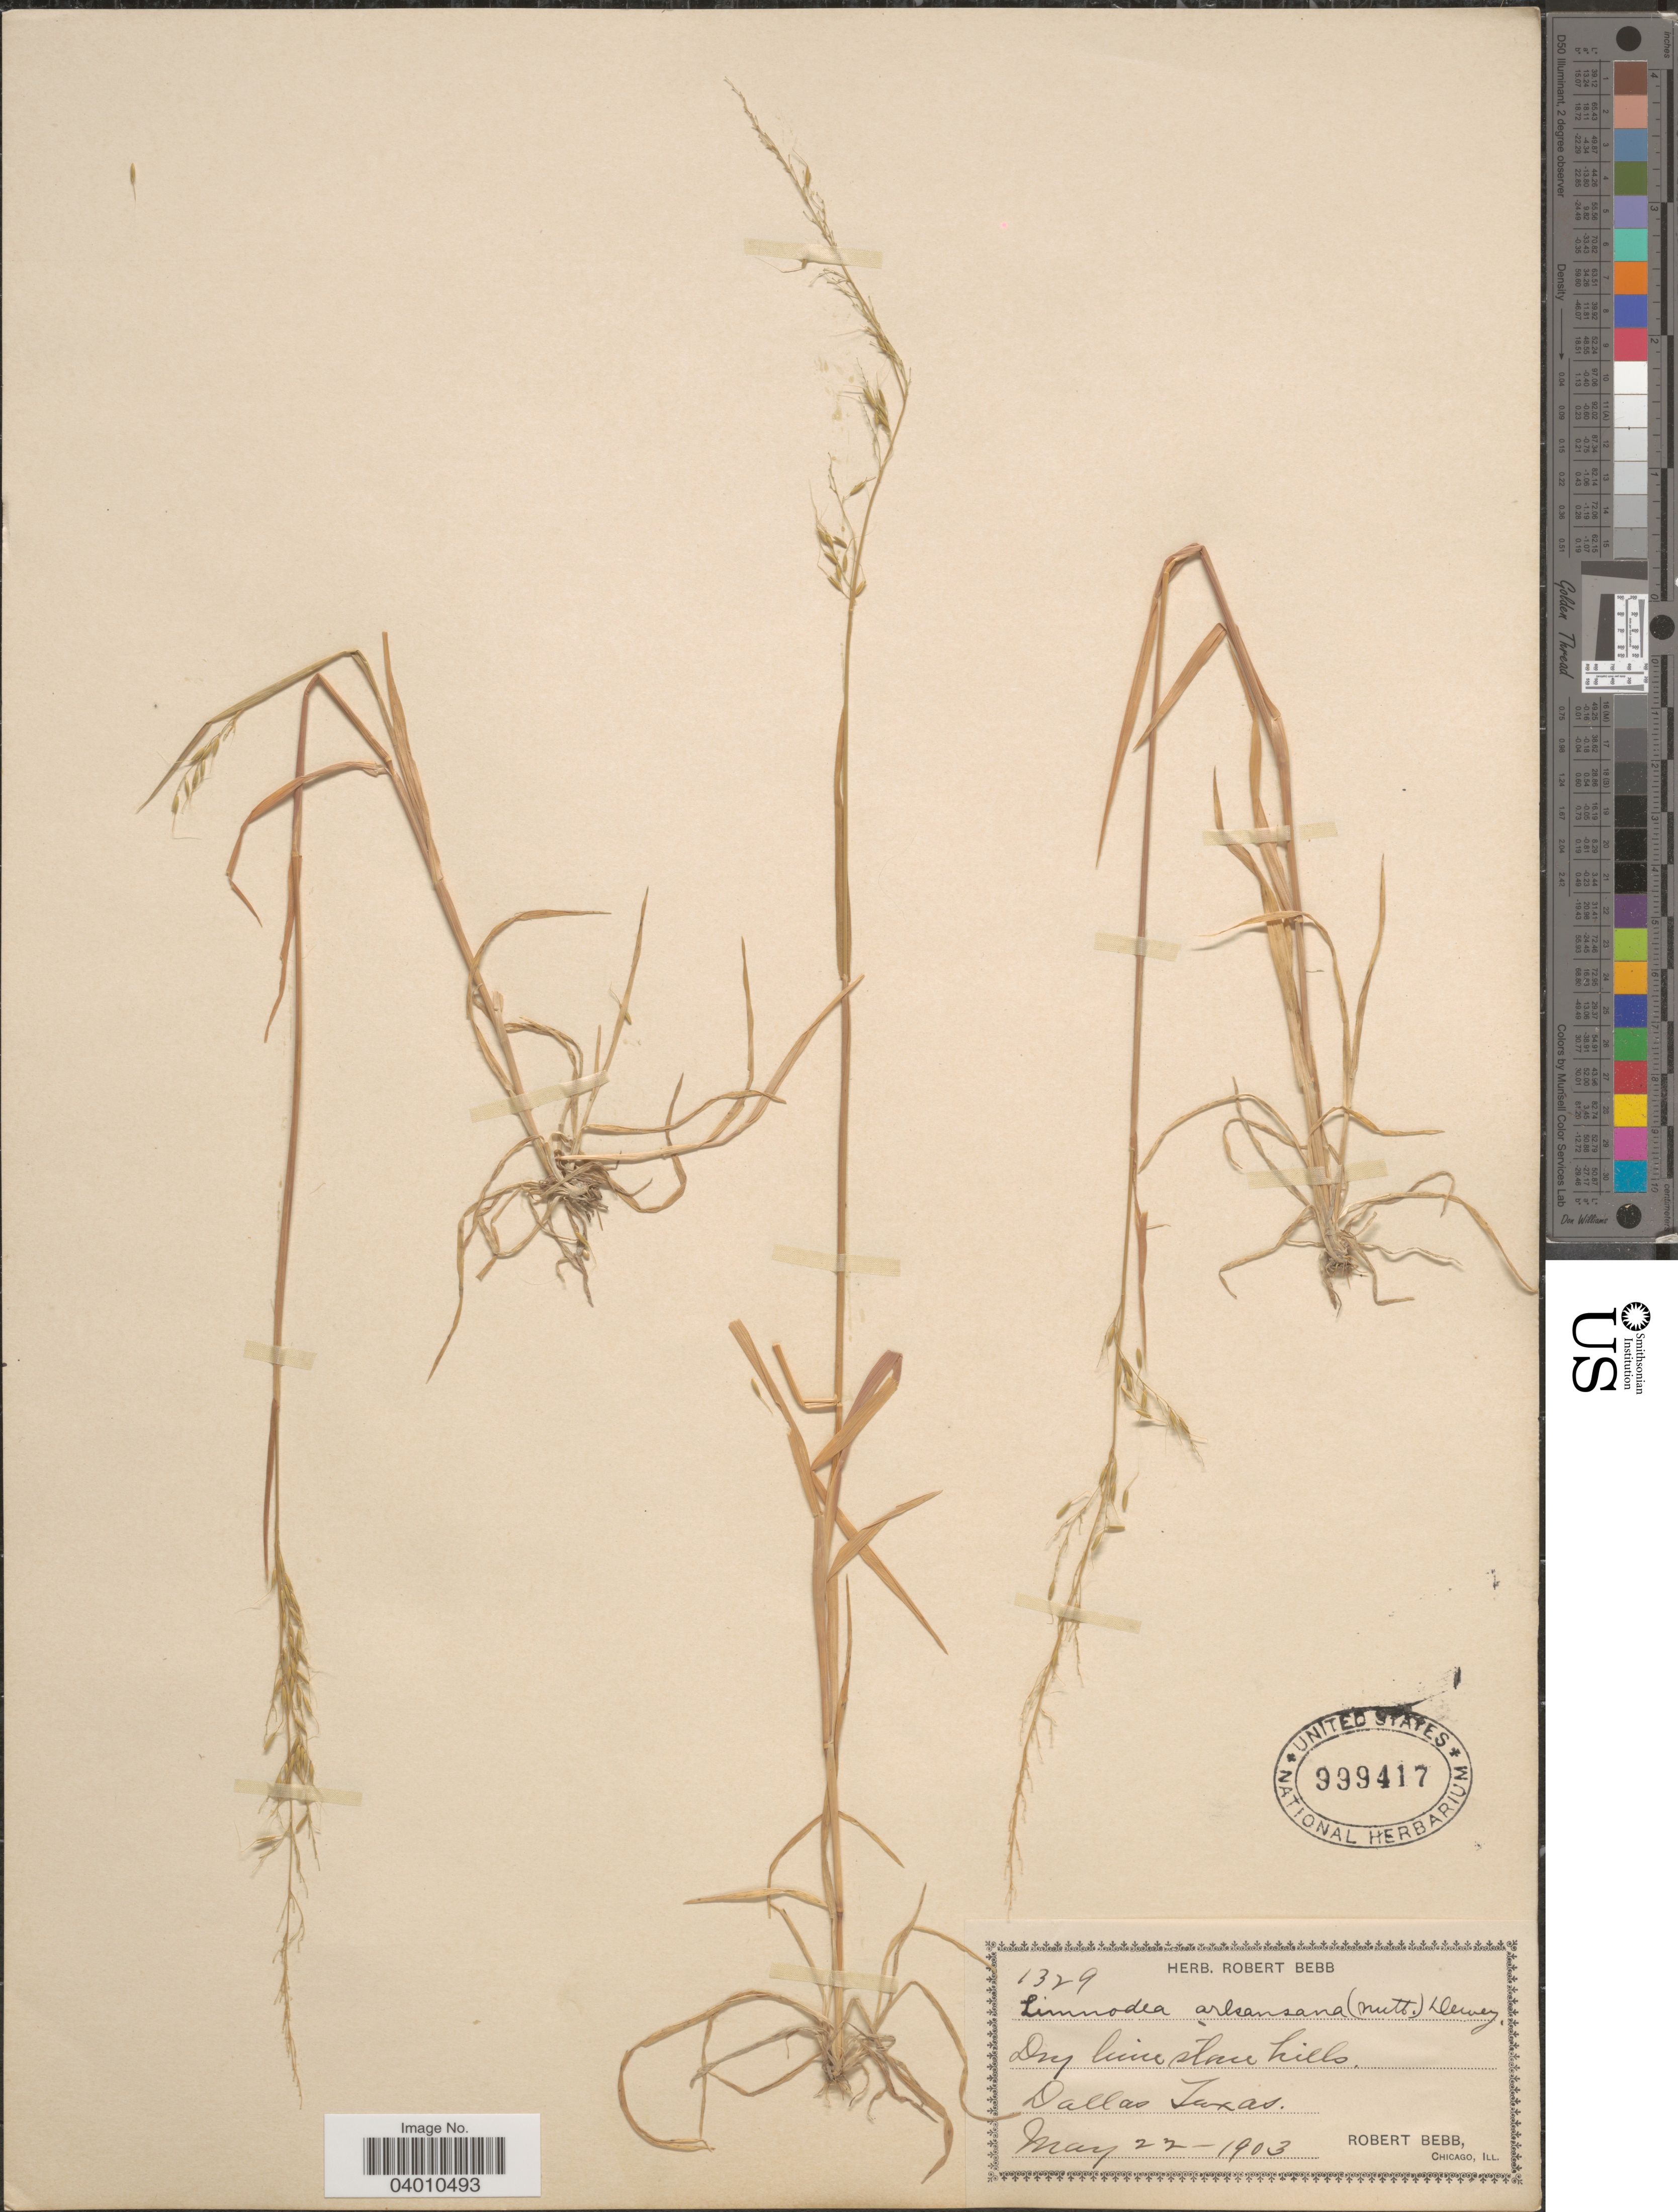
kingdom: Plantae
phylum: Tracheophyta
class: Liliopsida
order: Poales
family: Poaceae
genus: Limnodea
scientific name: Limnodea arkansana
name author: (Nutt.) L.H. Dewey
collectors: R. Bebb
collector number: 1329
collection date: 1903-05-22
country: United States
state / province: Texas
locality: Dallas.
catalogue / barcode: US 999417